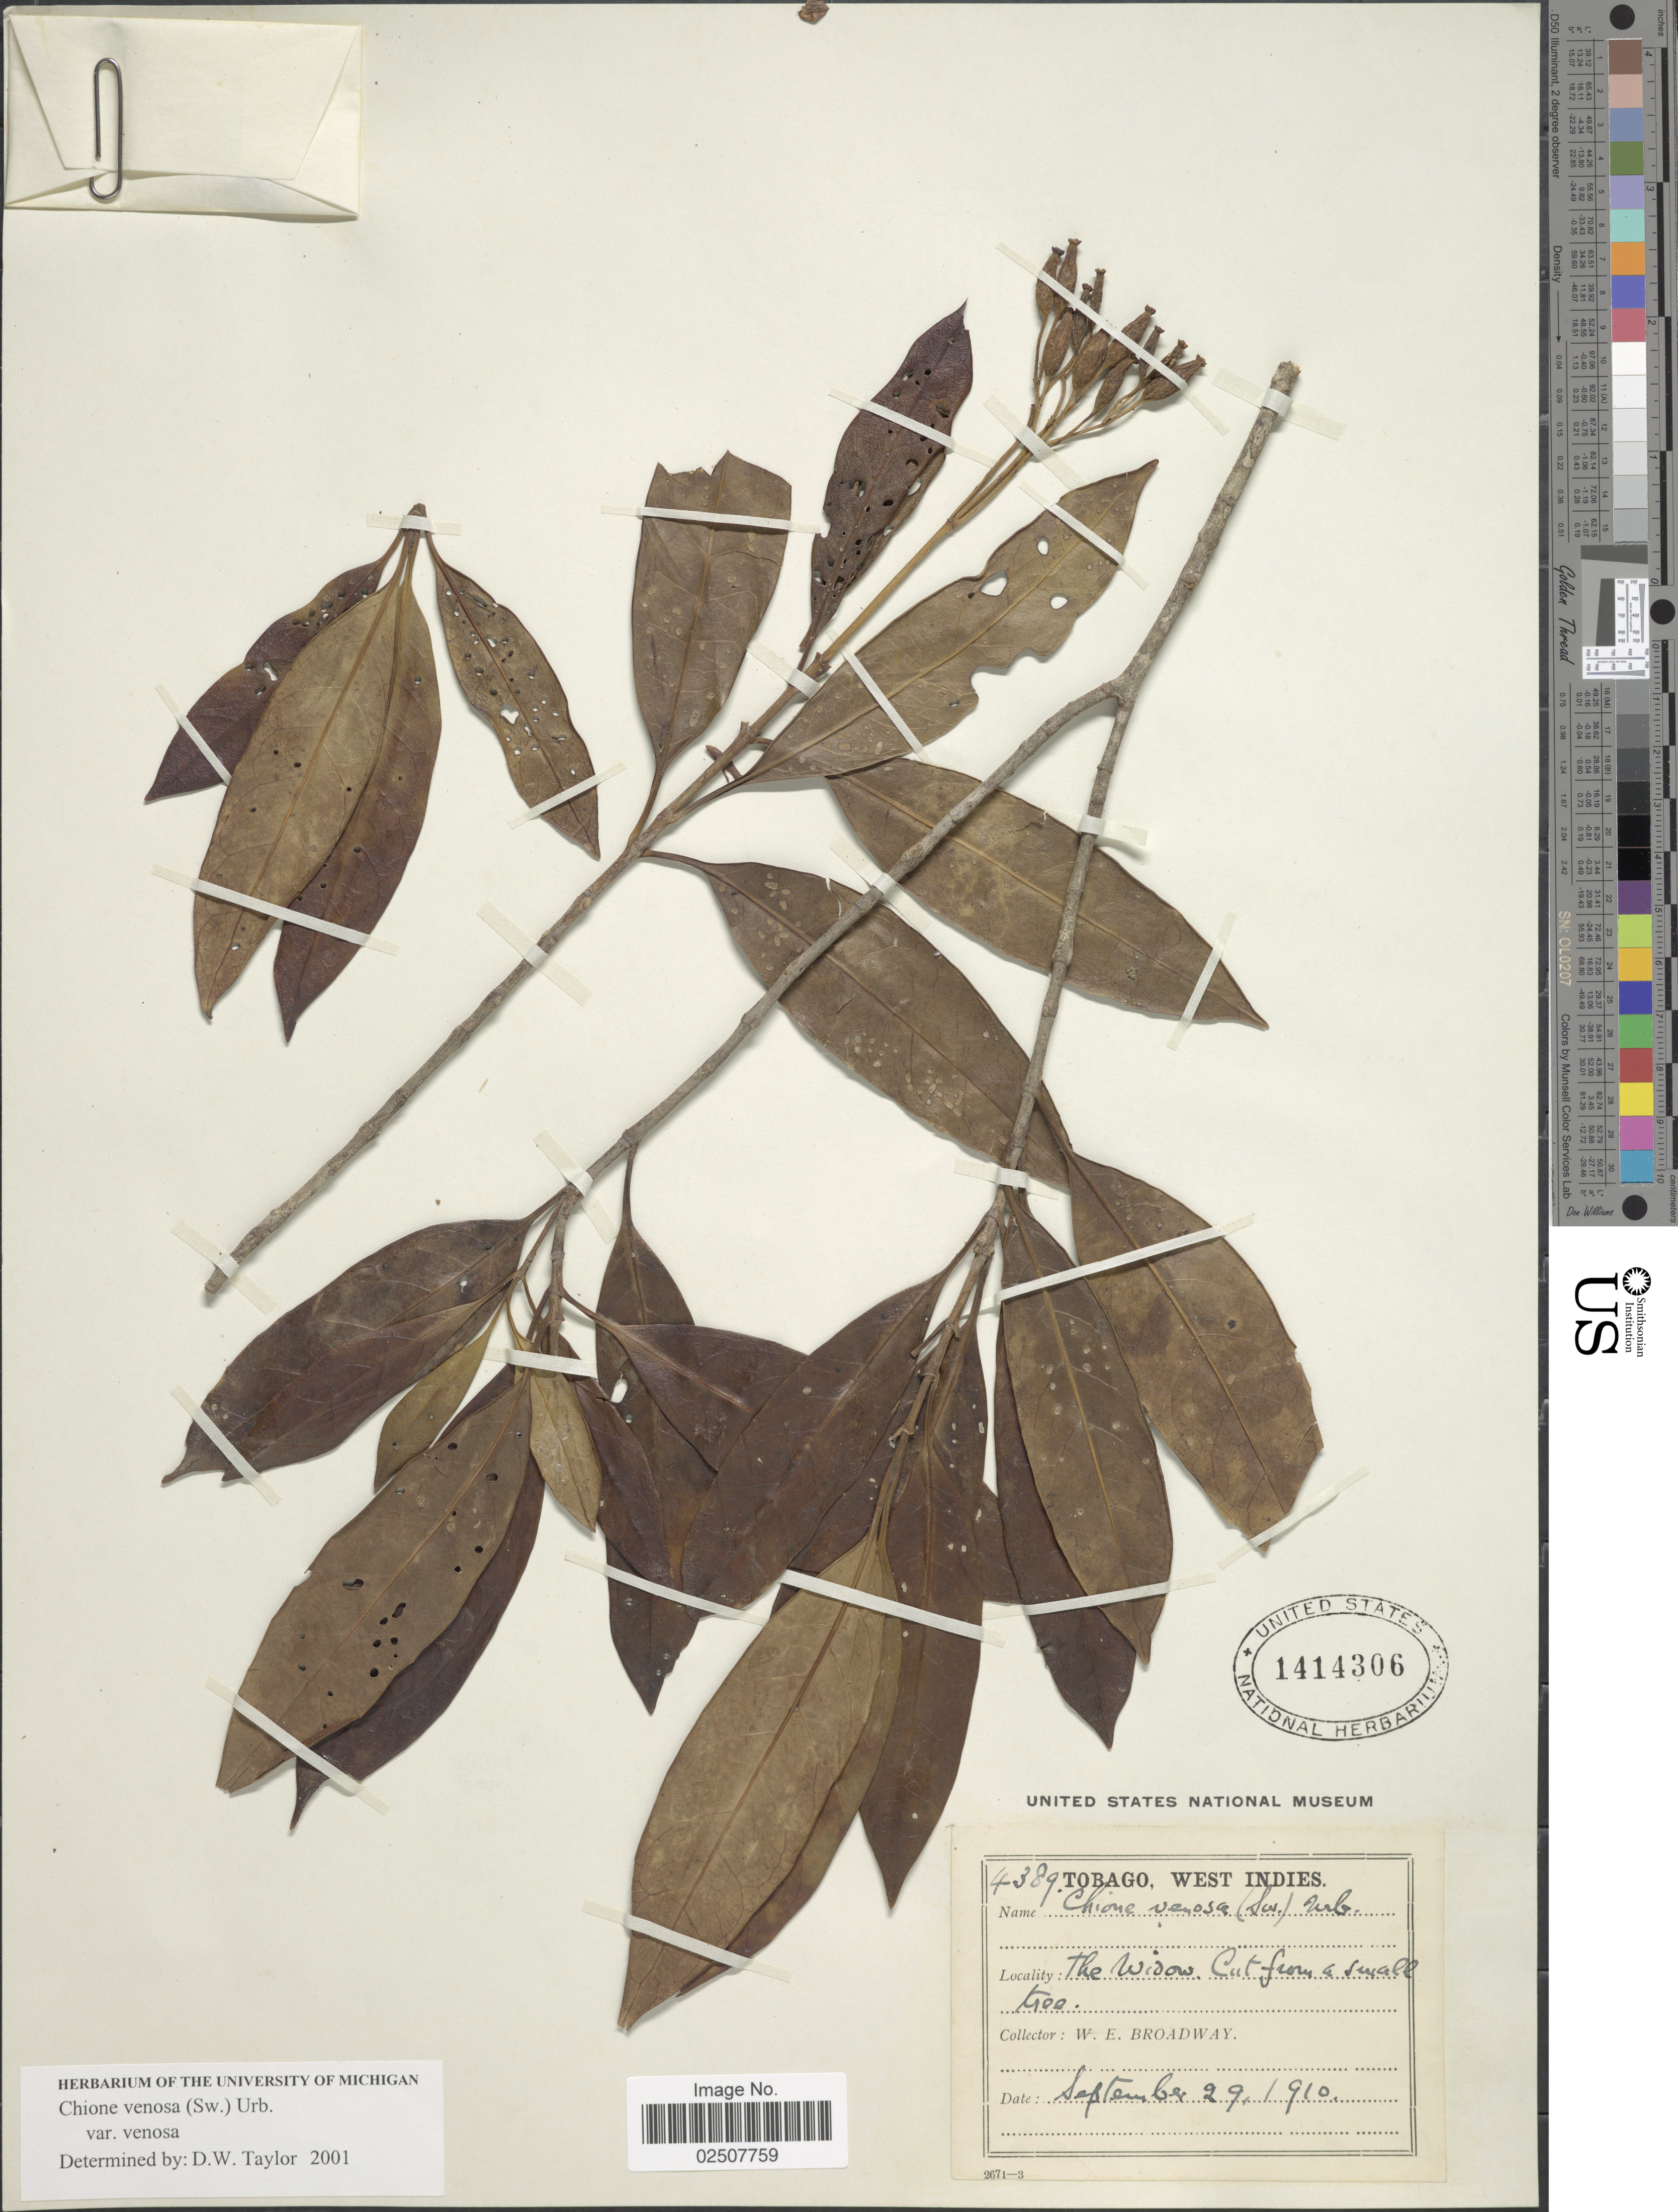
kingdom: Plantae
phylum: Tracheophyta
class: Magnoliopsida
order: Gentianales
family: Rubiaceae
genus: Chione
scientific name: Chione venosa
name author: (Sw.) Urb.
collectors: W. E. Broadway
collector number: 4389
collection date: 1910-09-29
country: Trinidad and Tobago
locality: Tobago, The Widow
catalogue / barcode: US 1414306